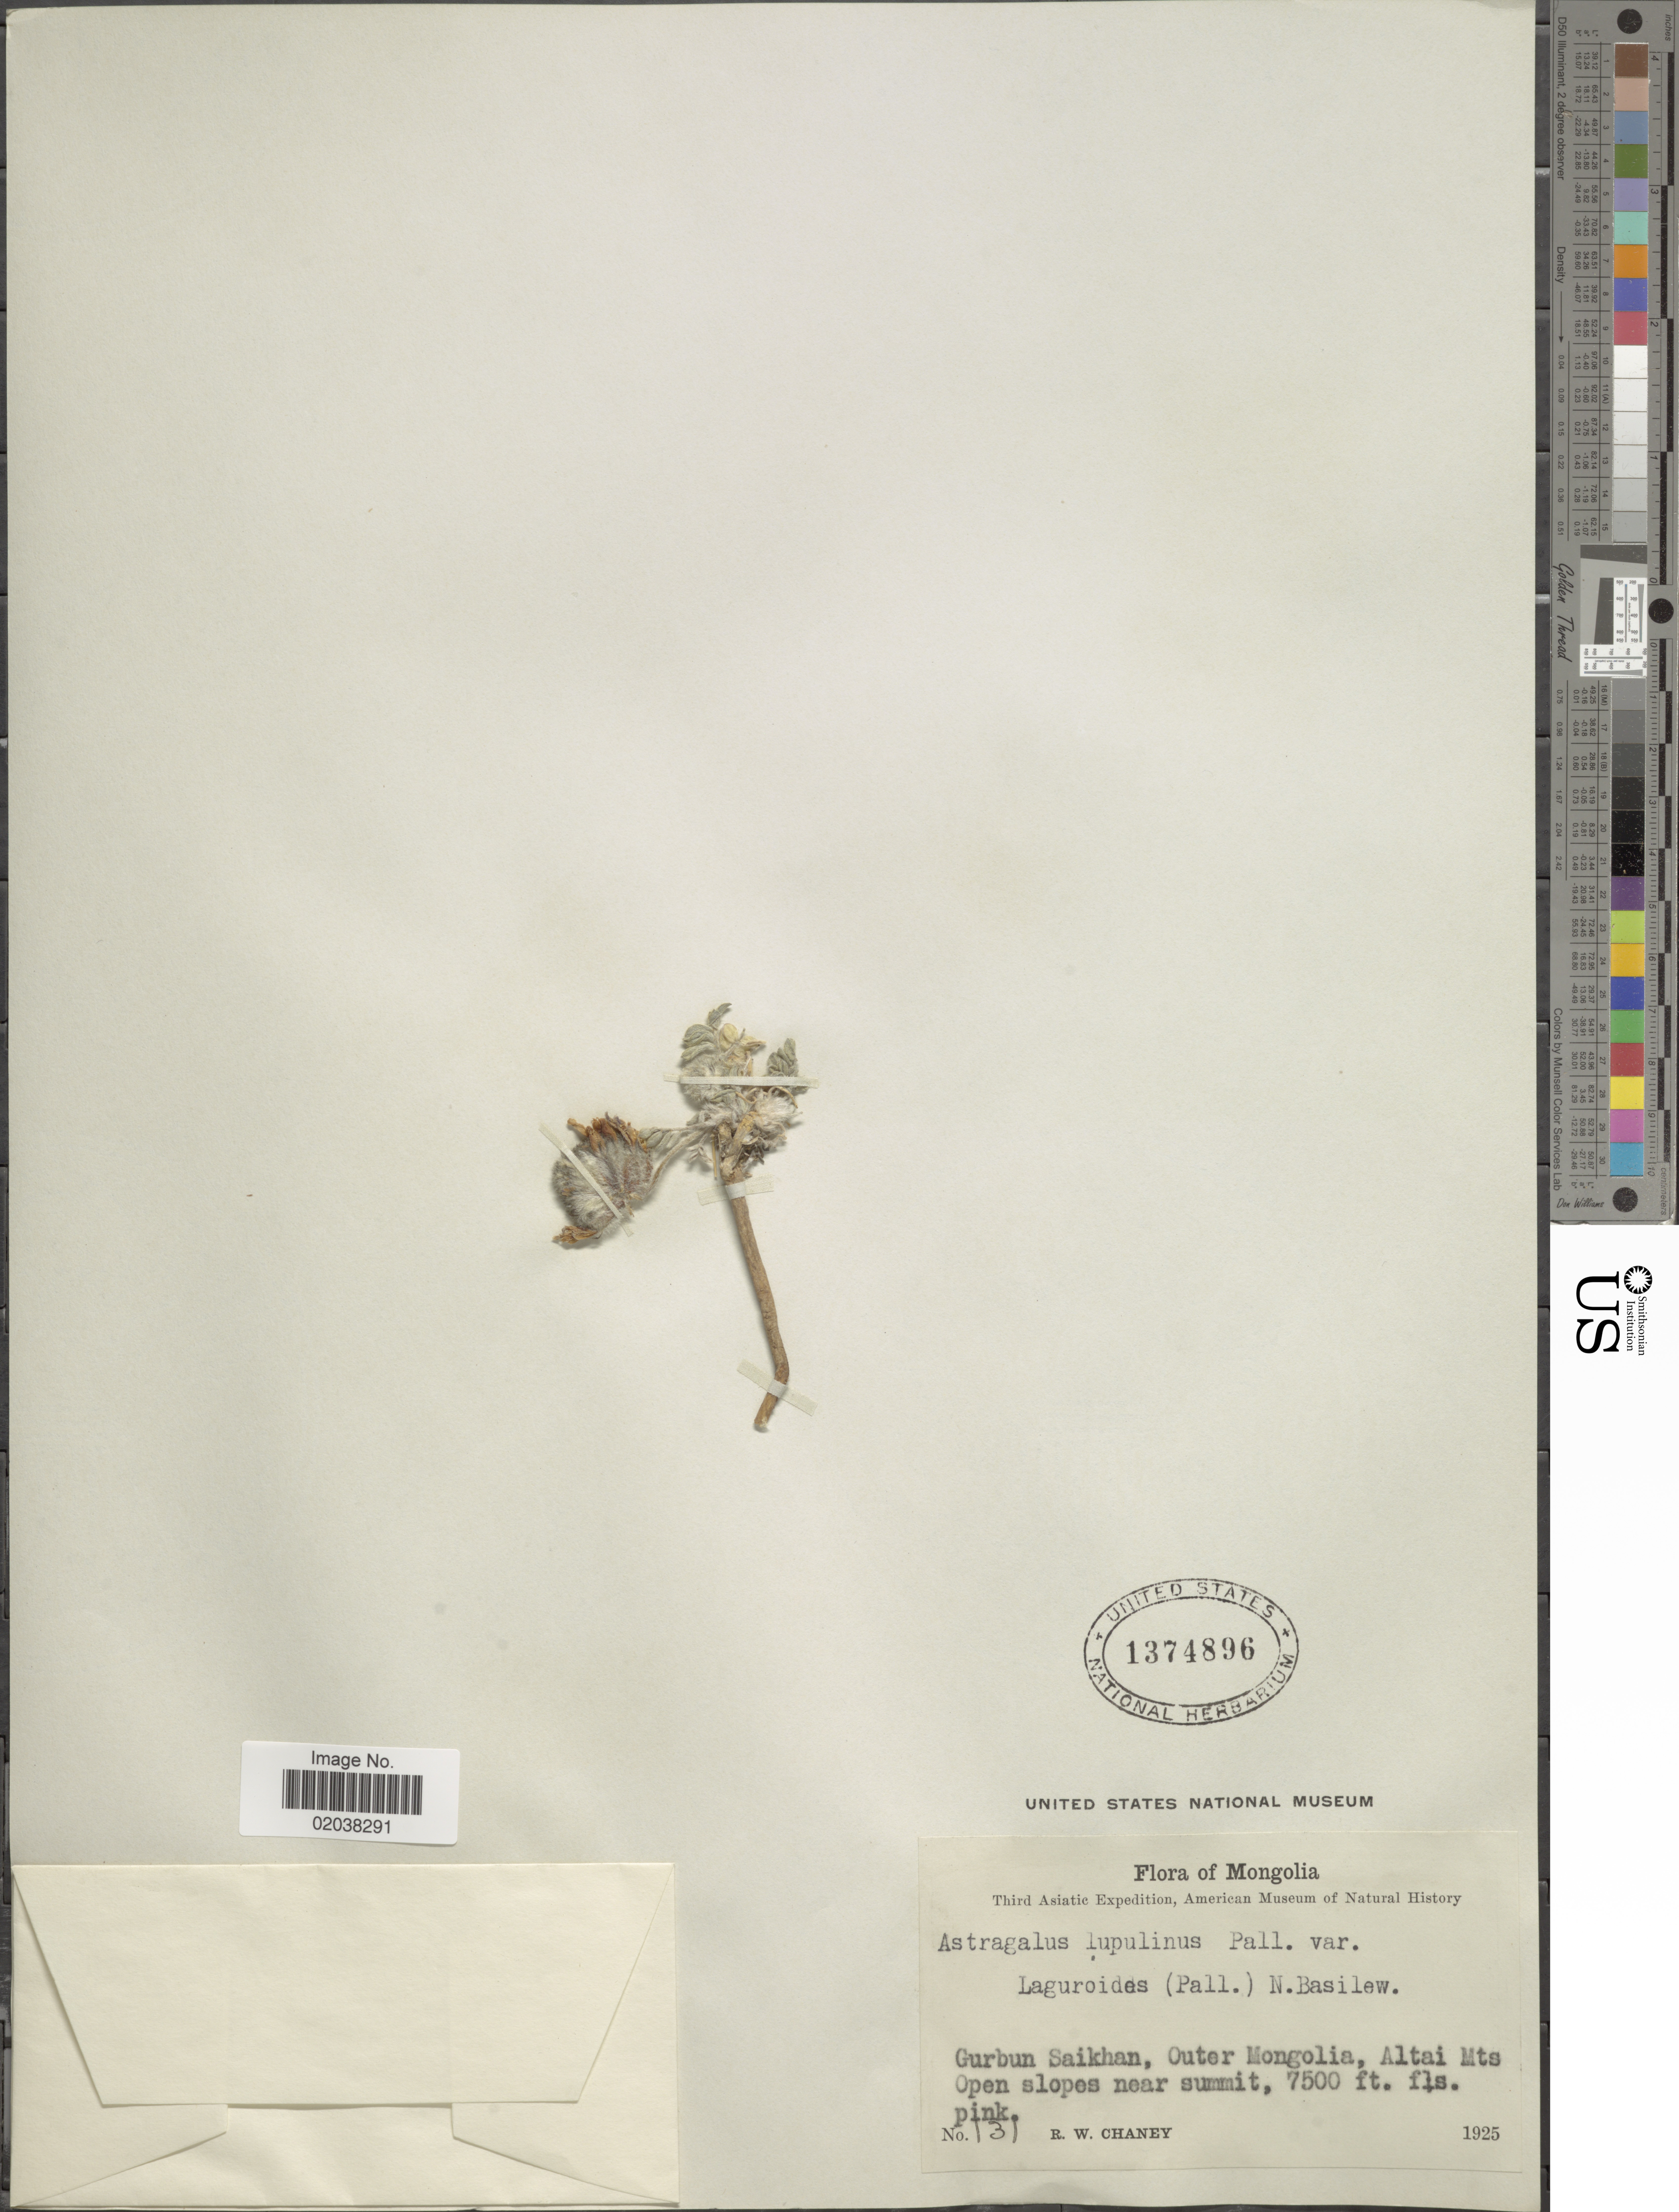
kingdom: Plantae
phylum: Tracheophyta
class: Magnoliopsida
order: Fabales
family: Fabaceae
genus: Astragalus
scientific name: Astragalus lupulinus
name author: Pall.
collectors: R. Chaney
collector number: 131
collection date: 1925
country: Mongolia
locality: Gurbun Saikhan, Outer Mongolia, Alta Mts., open slopes near summit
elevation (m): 2286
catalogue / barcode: US 1374896